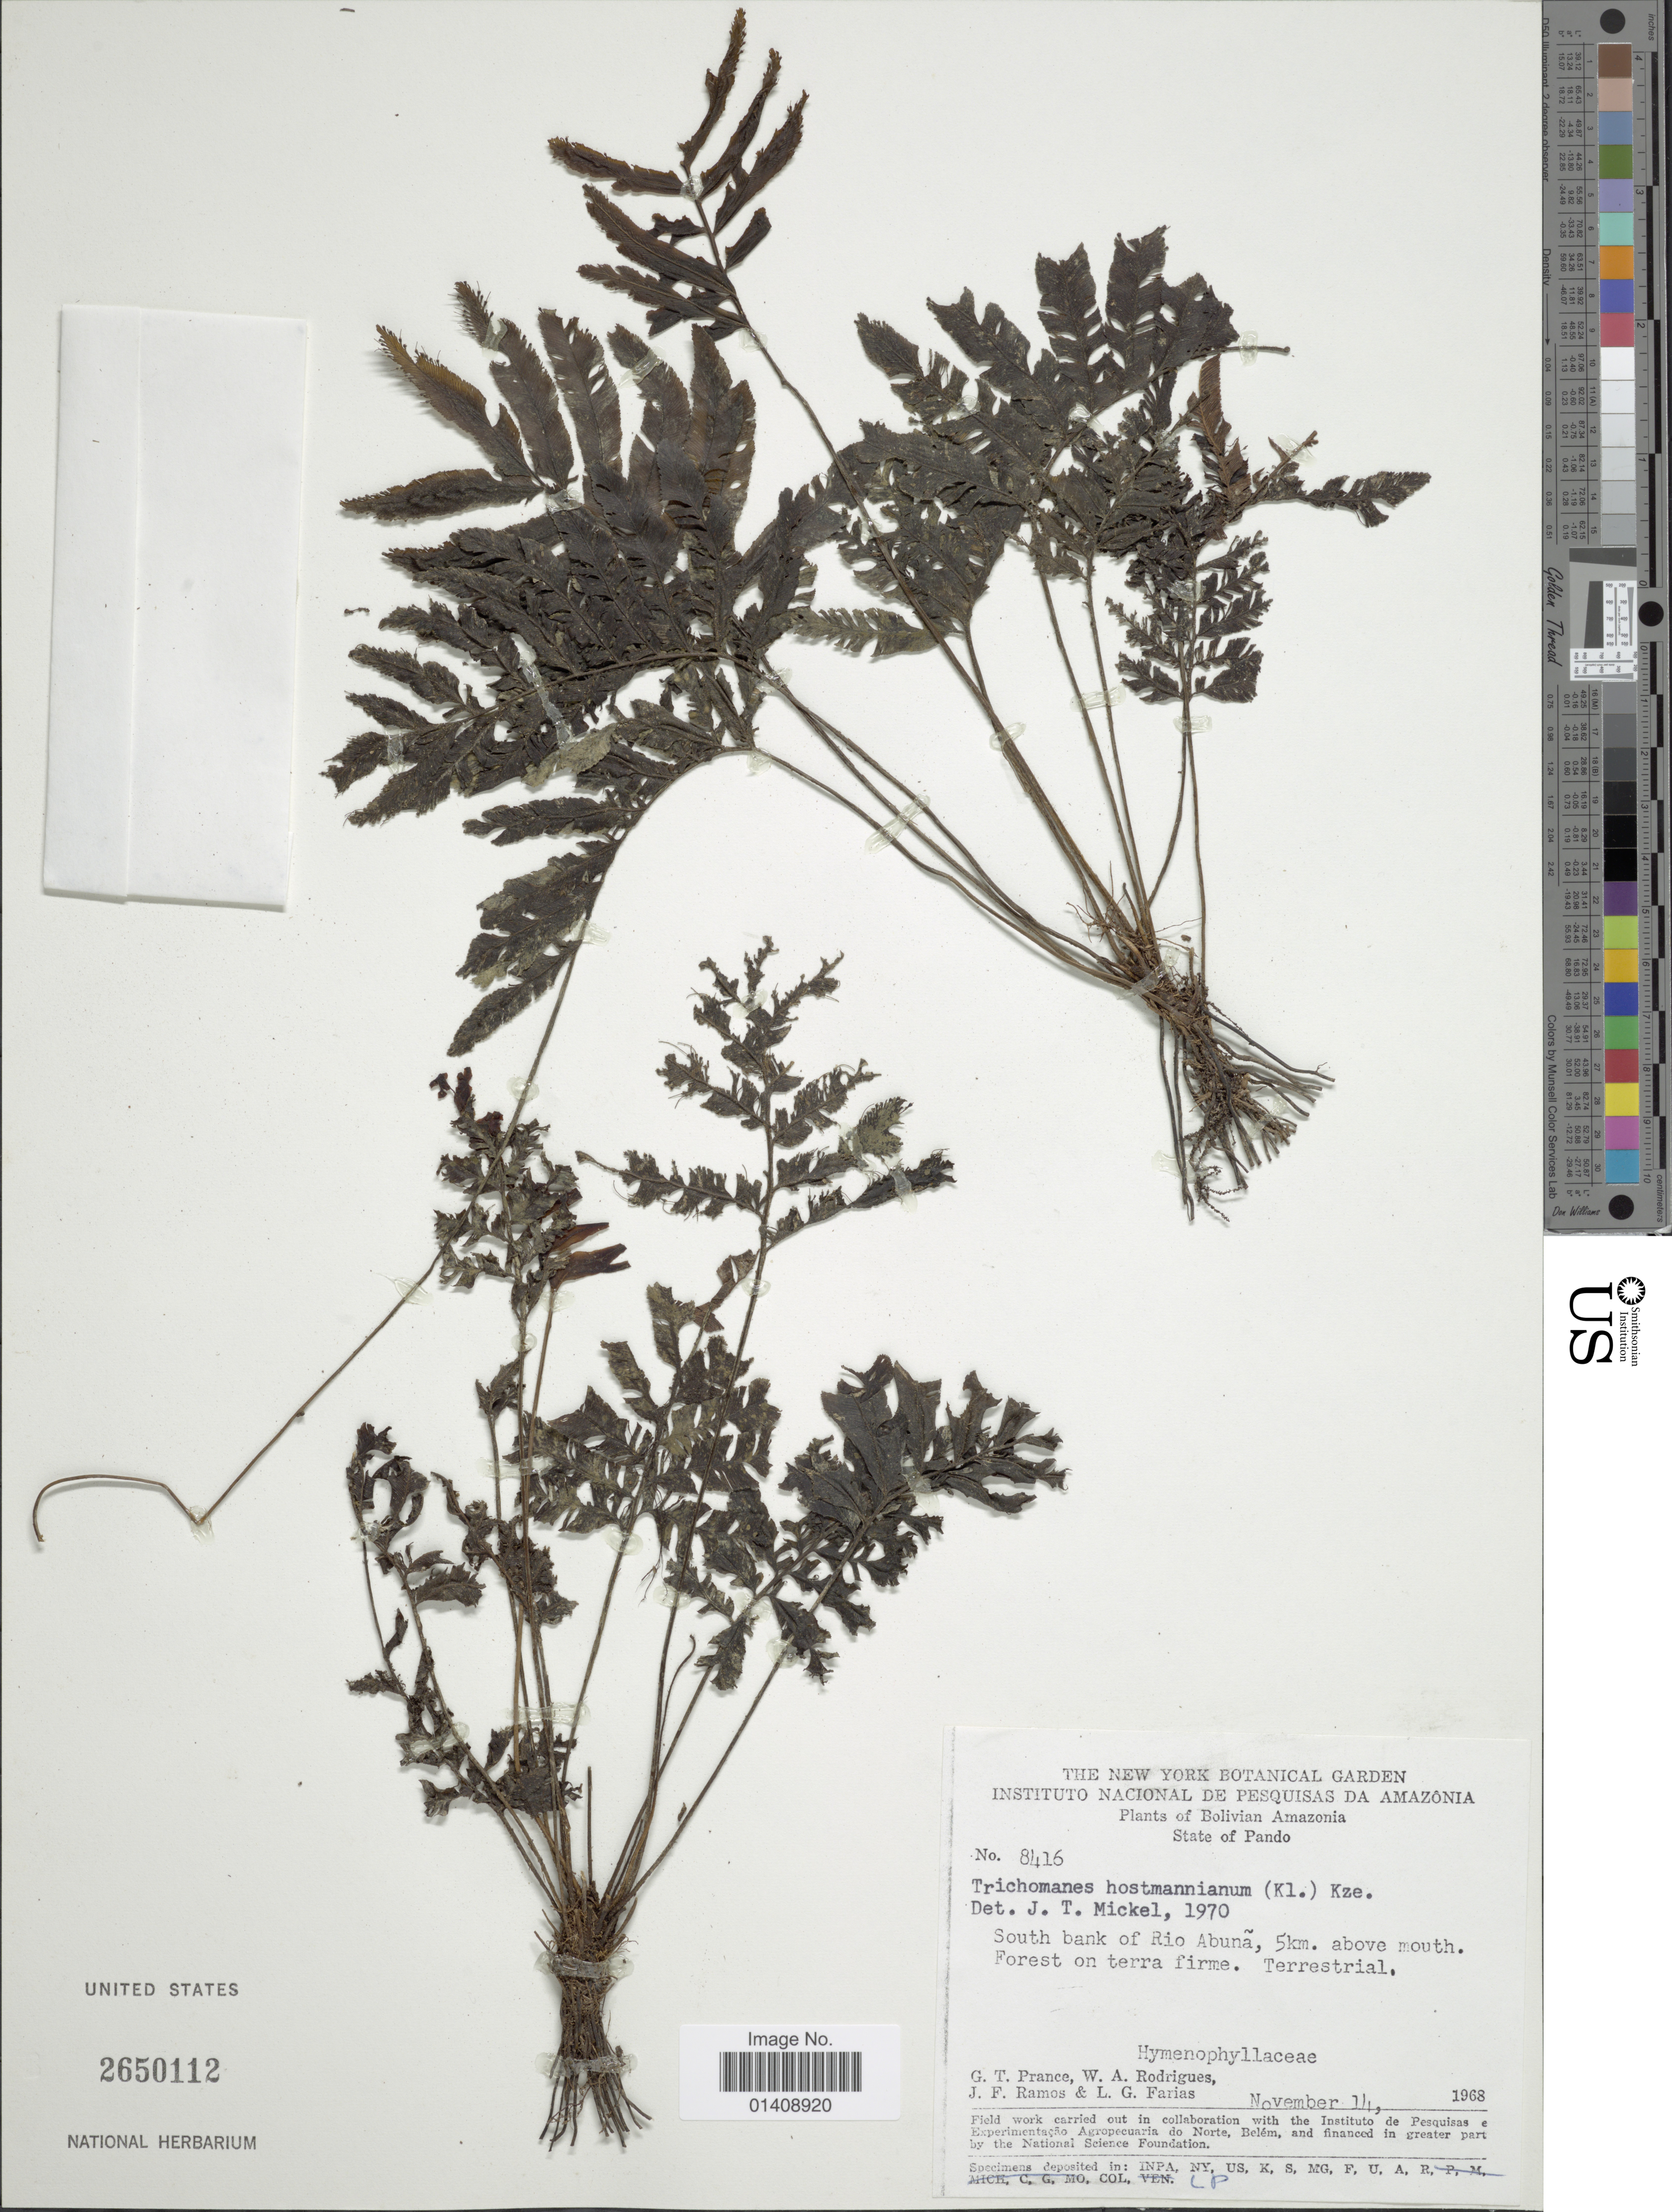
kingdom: Plantae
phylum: Tracheophyta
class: Polypodiopsida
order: Hymenophyllales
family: Hymenophyllaceae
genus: Trichomanes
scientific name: Trichomanes hostmannianum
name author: (Klotzsch) Kunze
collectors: G. T. Prance, W. A. Rodrigues, J. F. Ramos & L. G. Farias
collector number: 8416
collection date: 1968-11-14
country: Bolivia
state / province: Pando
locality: Bolivian Amazonia. South bank of Rio Abuña, 5km, above mouth. Forrest on terra firme. Terrestrial.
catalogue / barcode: US 2650112